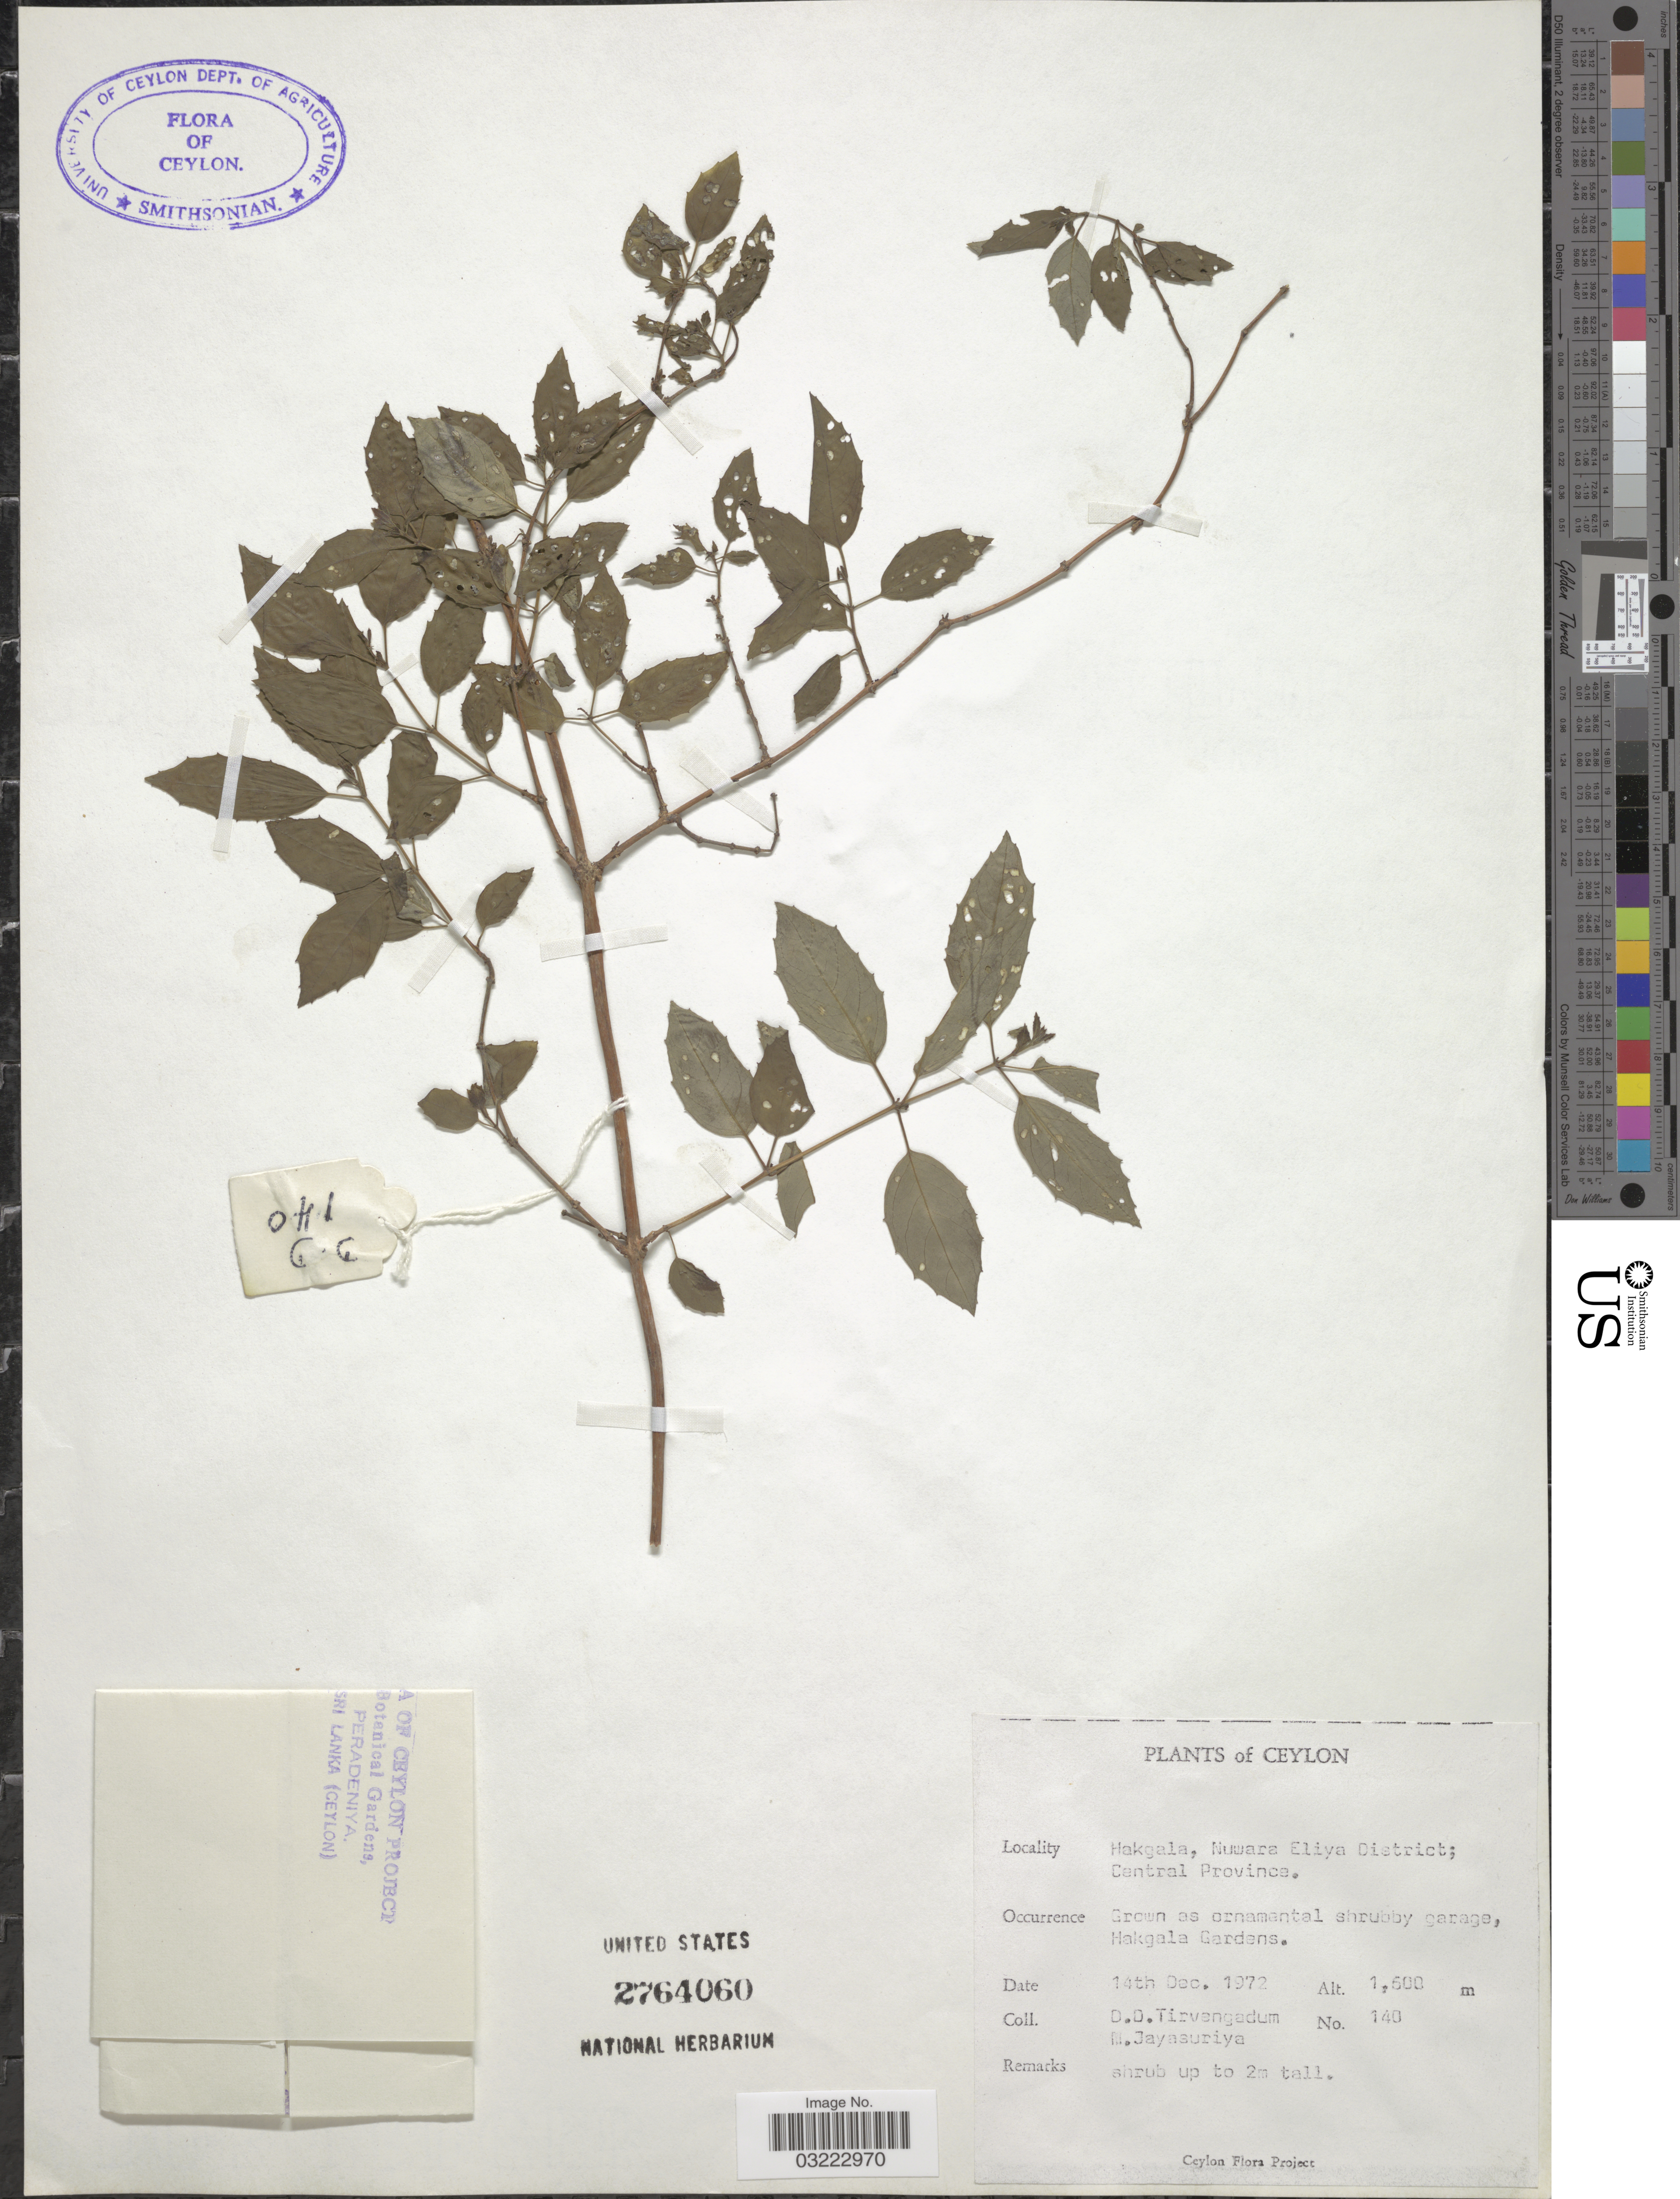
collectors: D. Tirvengadum & M. Jayasuriya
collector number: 140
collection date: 1972-12-14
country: Sri Lanka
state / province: Central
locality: Ceylon. Hakgala, Nuwara Eliya District. Grown as ornamental shrubby garage, Hakgala Gardens.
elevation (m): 1600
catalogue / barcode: US 2764060